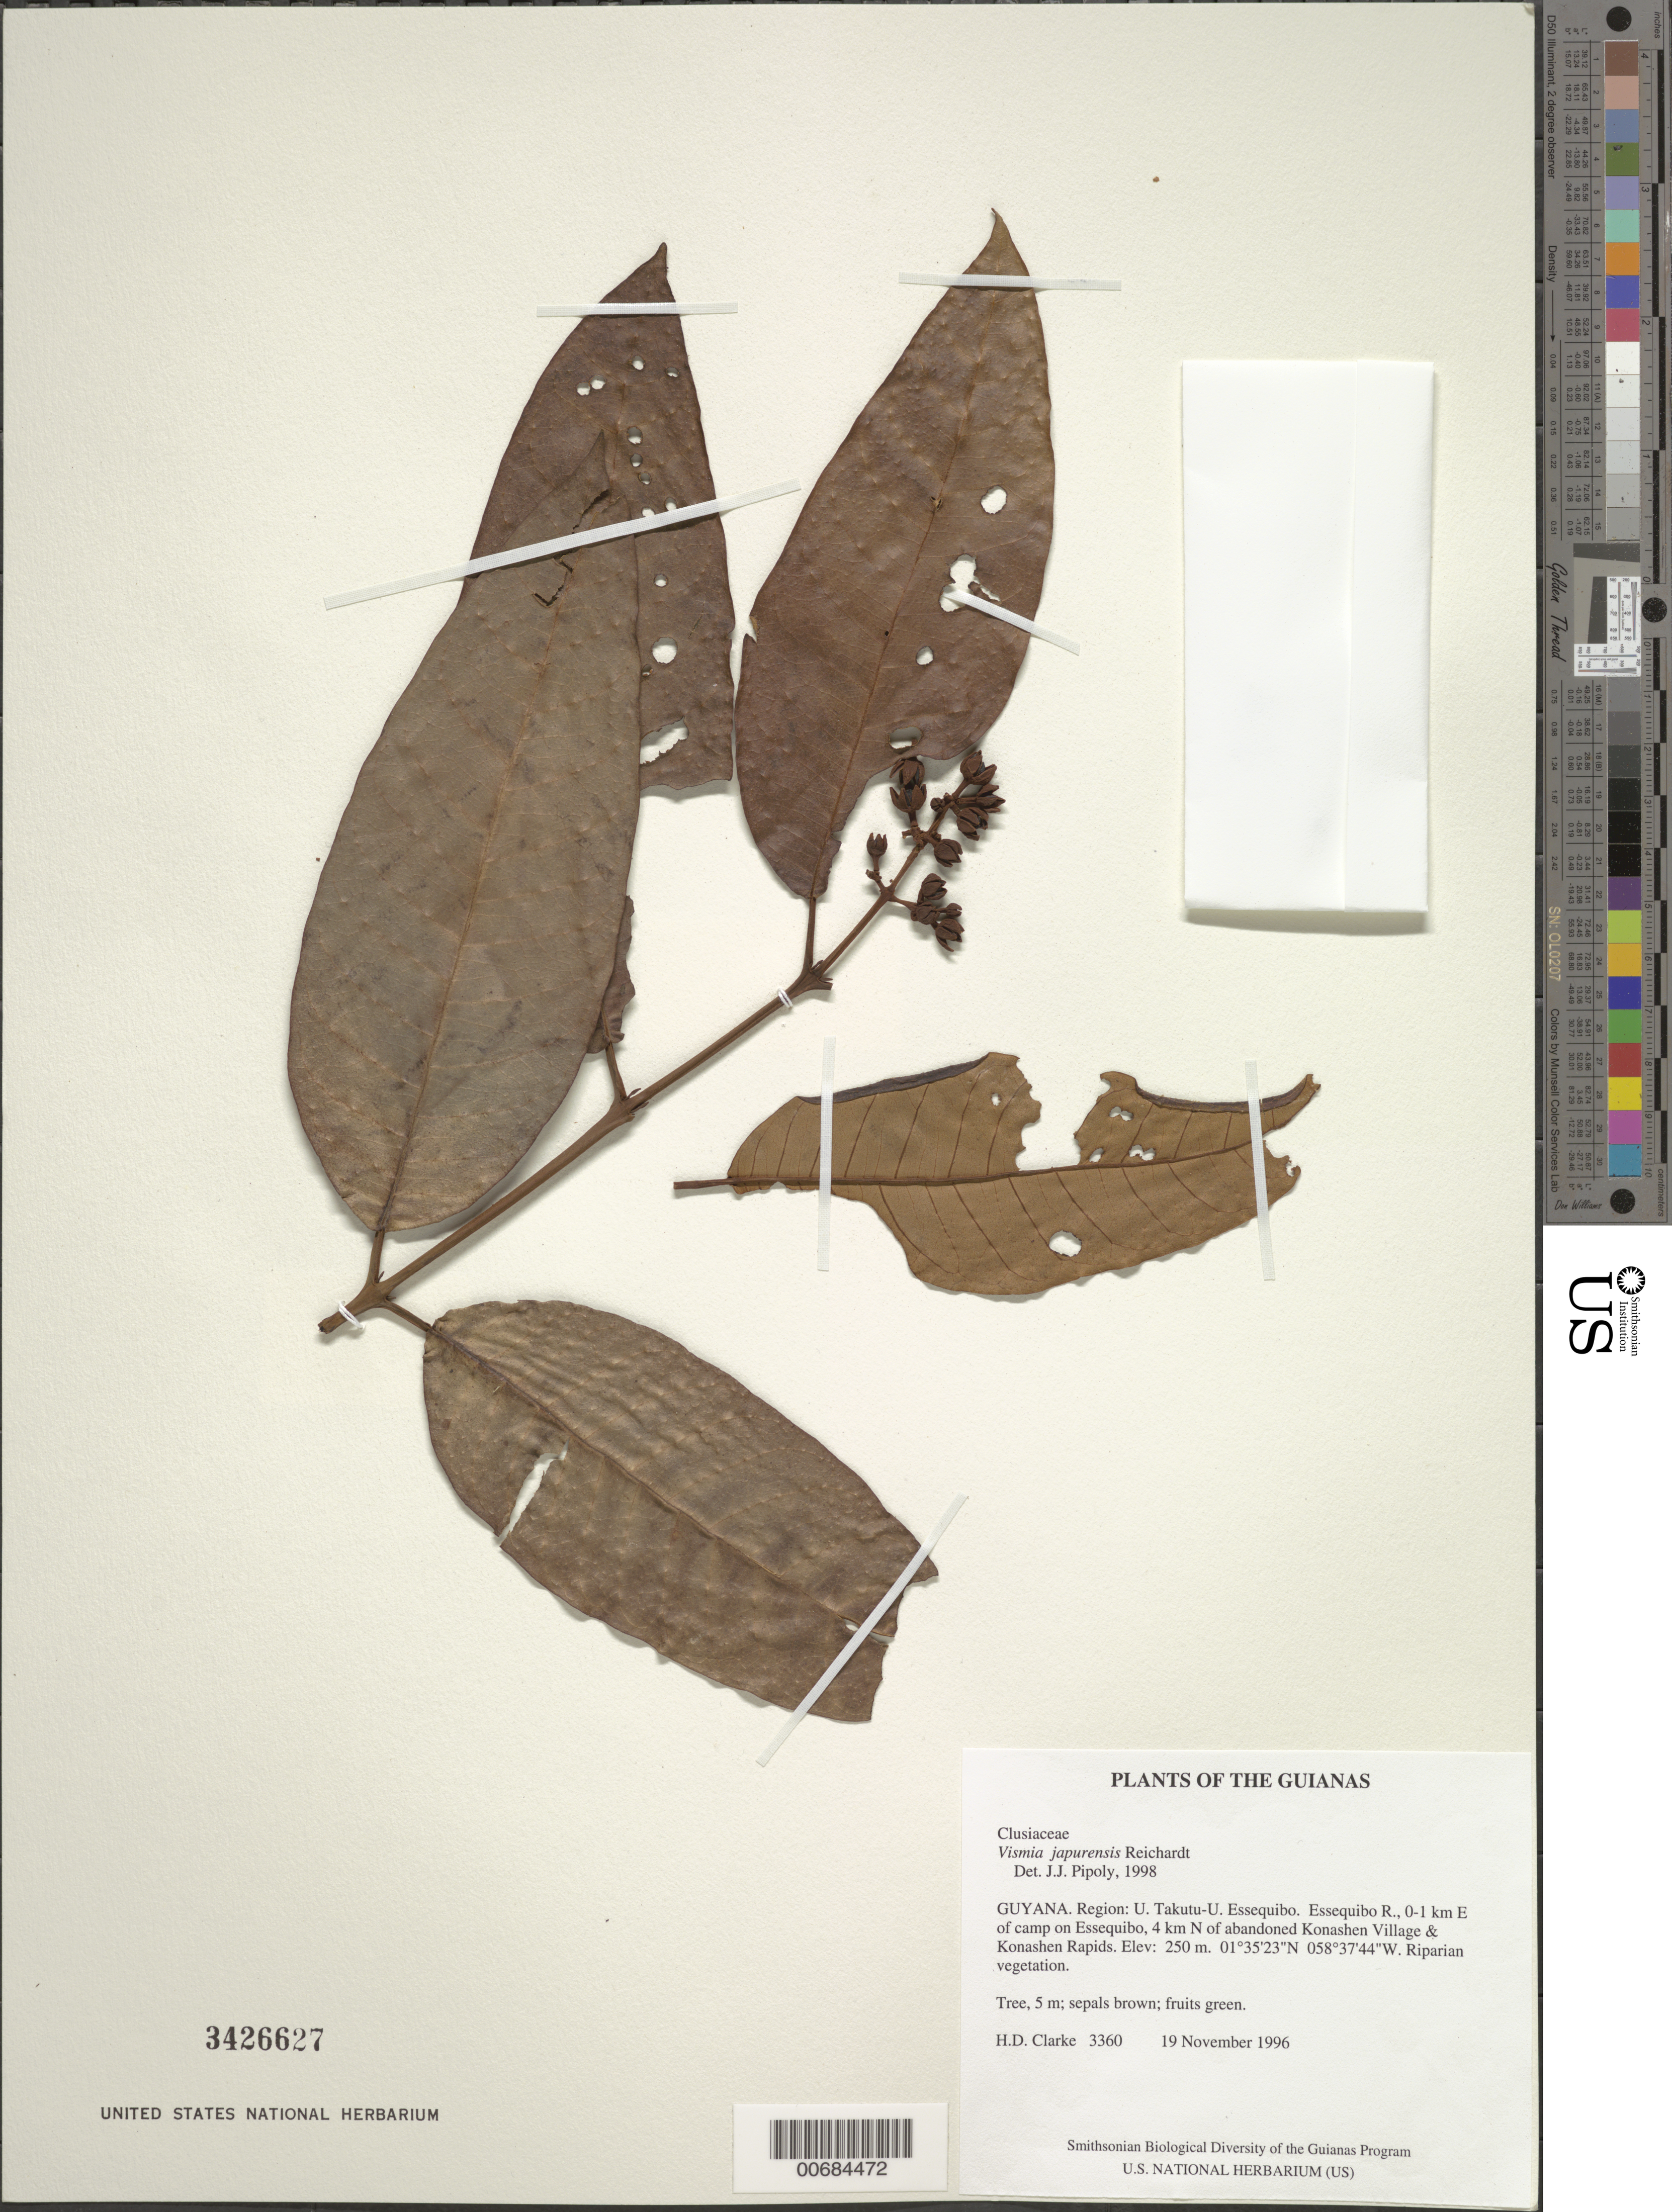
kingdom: Plantae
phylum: Tracheophyta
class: Magnoliopsida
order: Malpighiales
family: Hypericaceae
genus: Vismia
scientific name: Vismia japurensis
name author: Reichardt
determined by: Pipoly, J. J., III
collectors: H. D. Clarke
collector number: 3360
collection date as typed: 19 November 1996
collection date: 1996-11-19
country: Guyana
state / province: U. Takutu-U. Essequibo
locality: Essequibo R., 0-1 km E of camp on Essequibo, 4 km N of abandoned Konashen Village & Konashen Rapids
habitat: Riparian vegetation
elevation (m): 250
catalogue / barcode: US 3426627